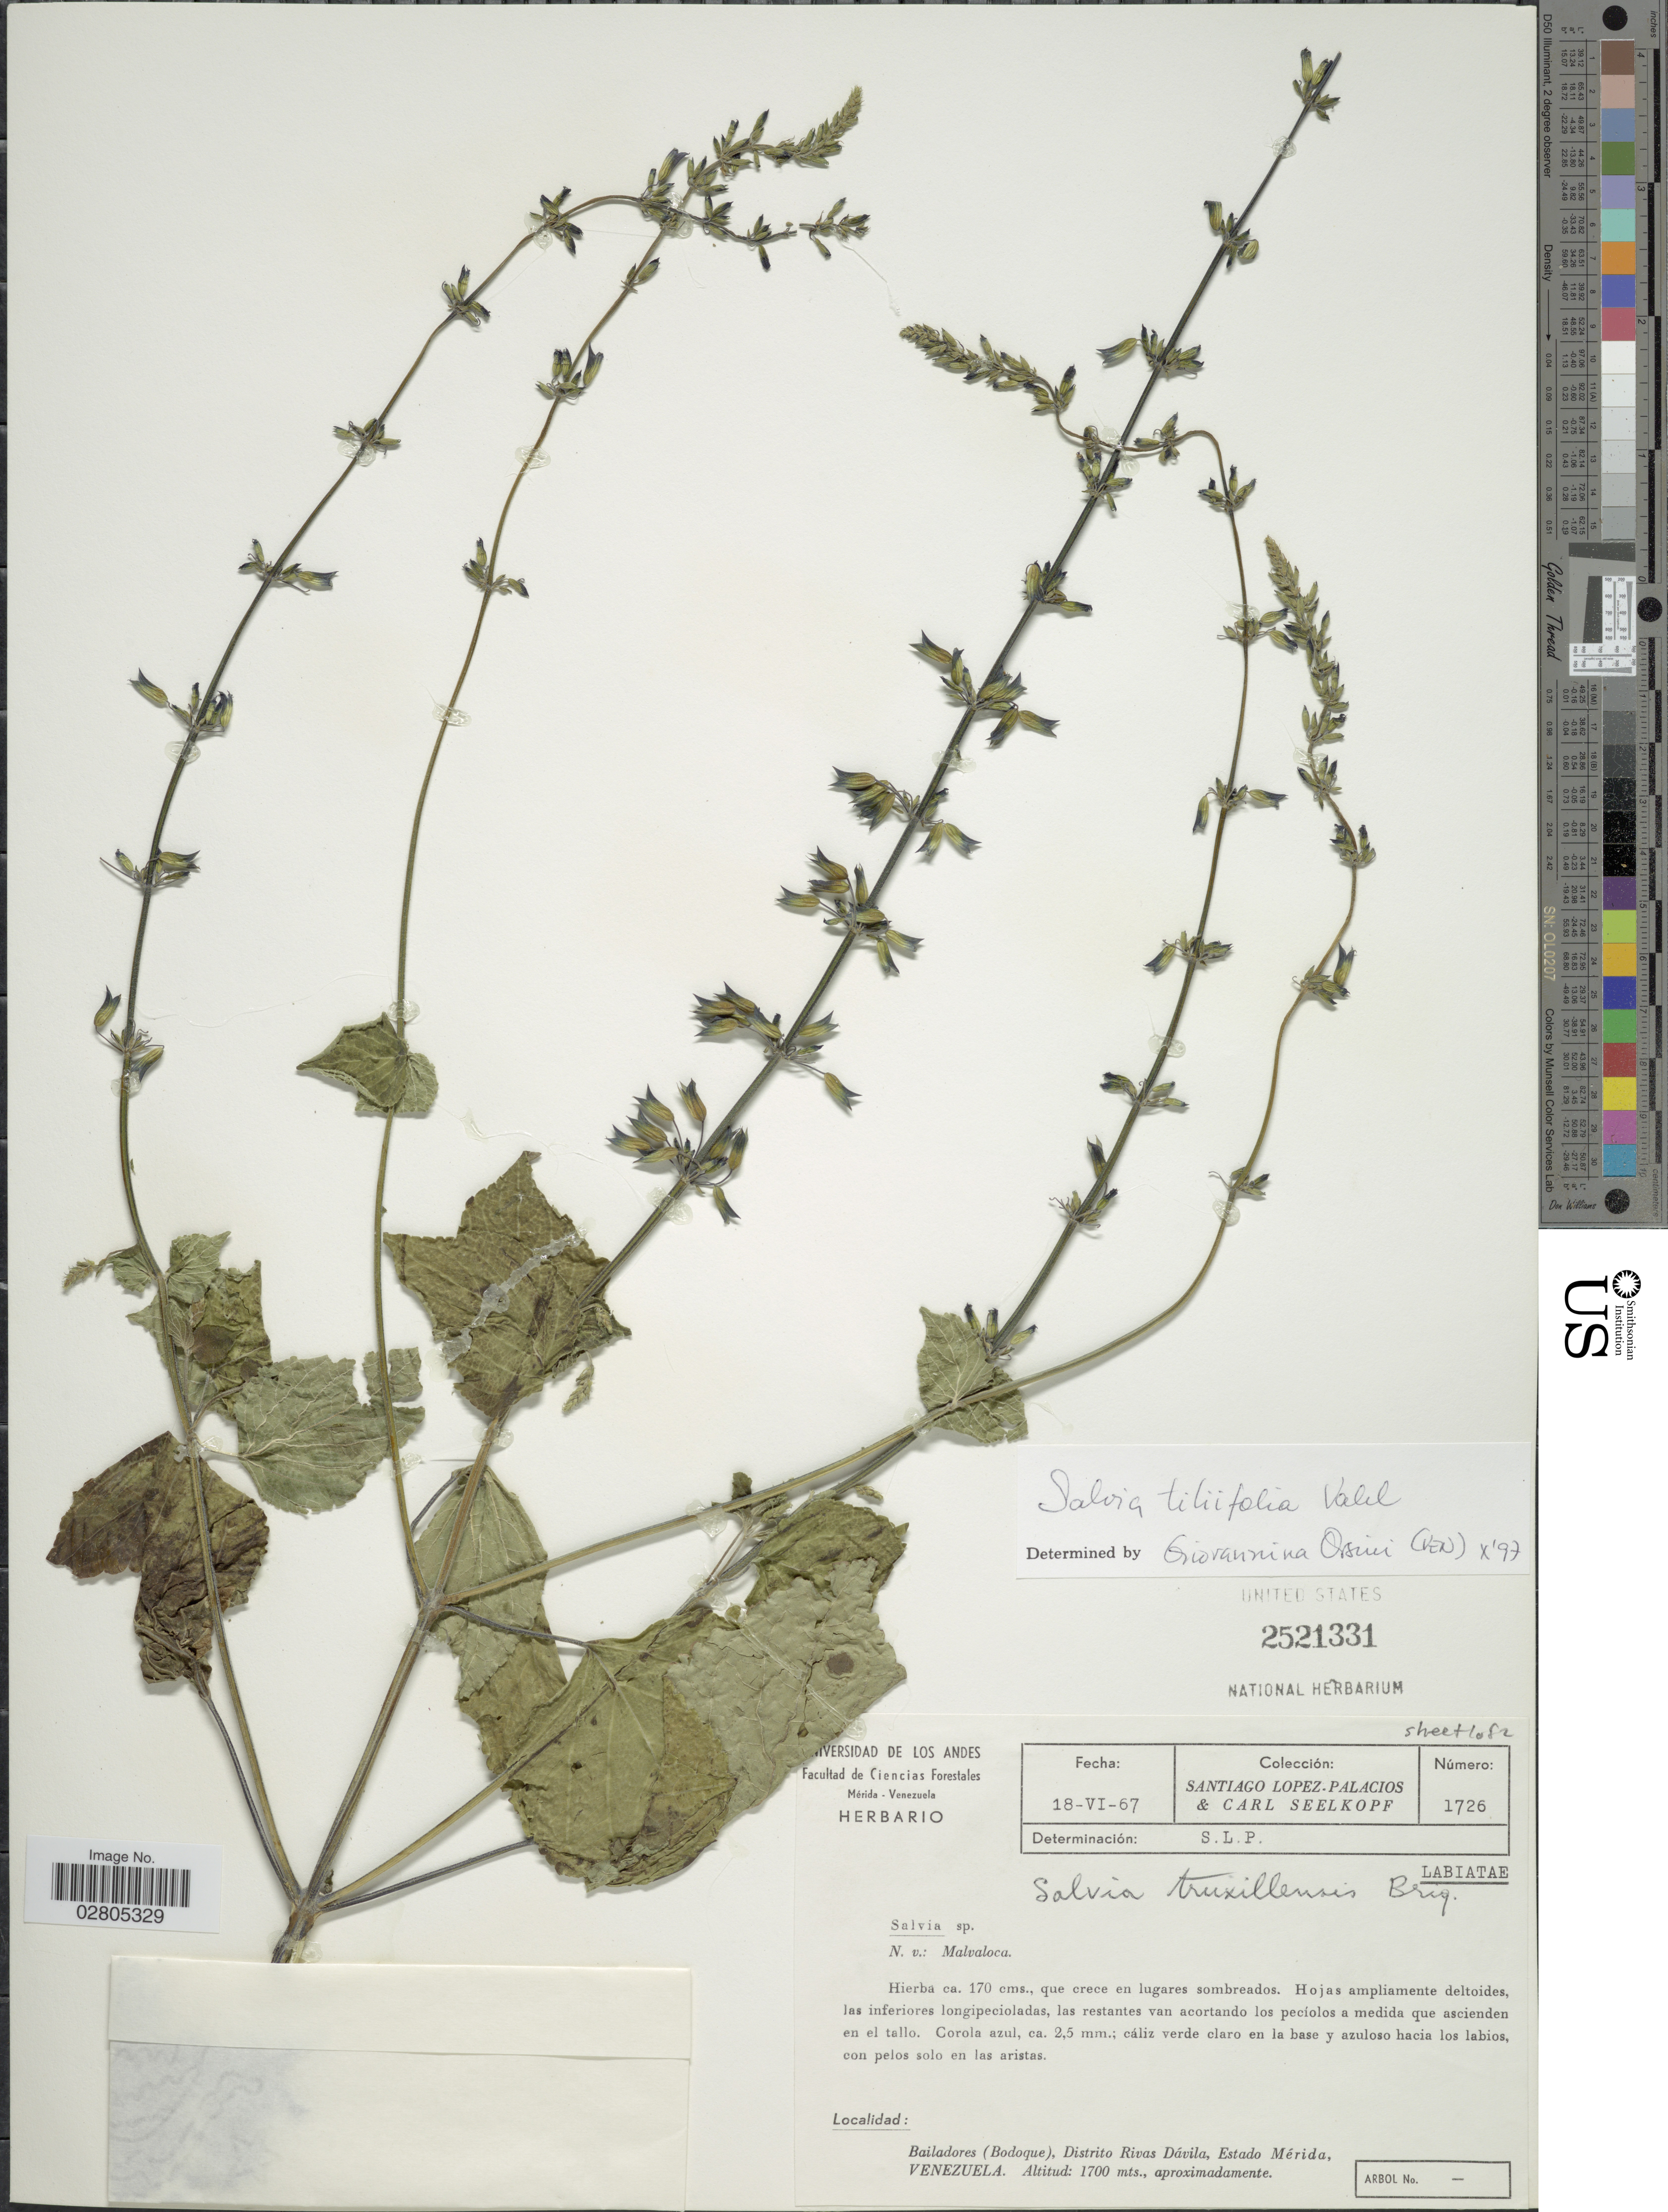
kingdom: Plantae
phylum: Tracheophyta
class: Magnoliopsida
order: Lamiales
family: Lamiaceae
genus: Salvia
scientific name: Salvia tiliifolia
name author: Vahl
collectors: S. López-Palacios & C. Seelkopf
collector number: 1726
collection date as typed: Transcribed d/m/y: 18/6/67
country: Venezuela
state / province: Mérida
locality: Bailadores (Bodoque), Distrito Rivas Dávila, Estado Mérida.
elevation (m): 1700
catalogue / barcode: US 2521331